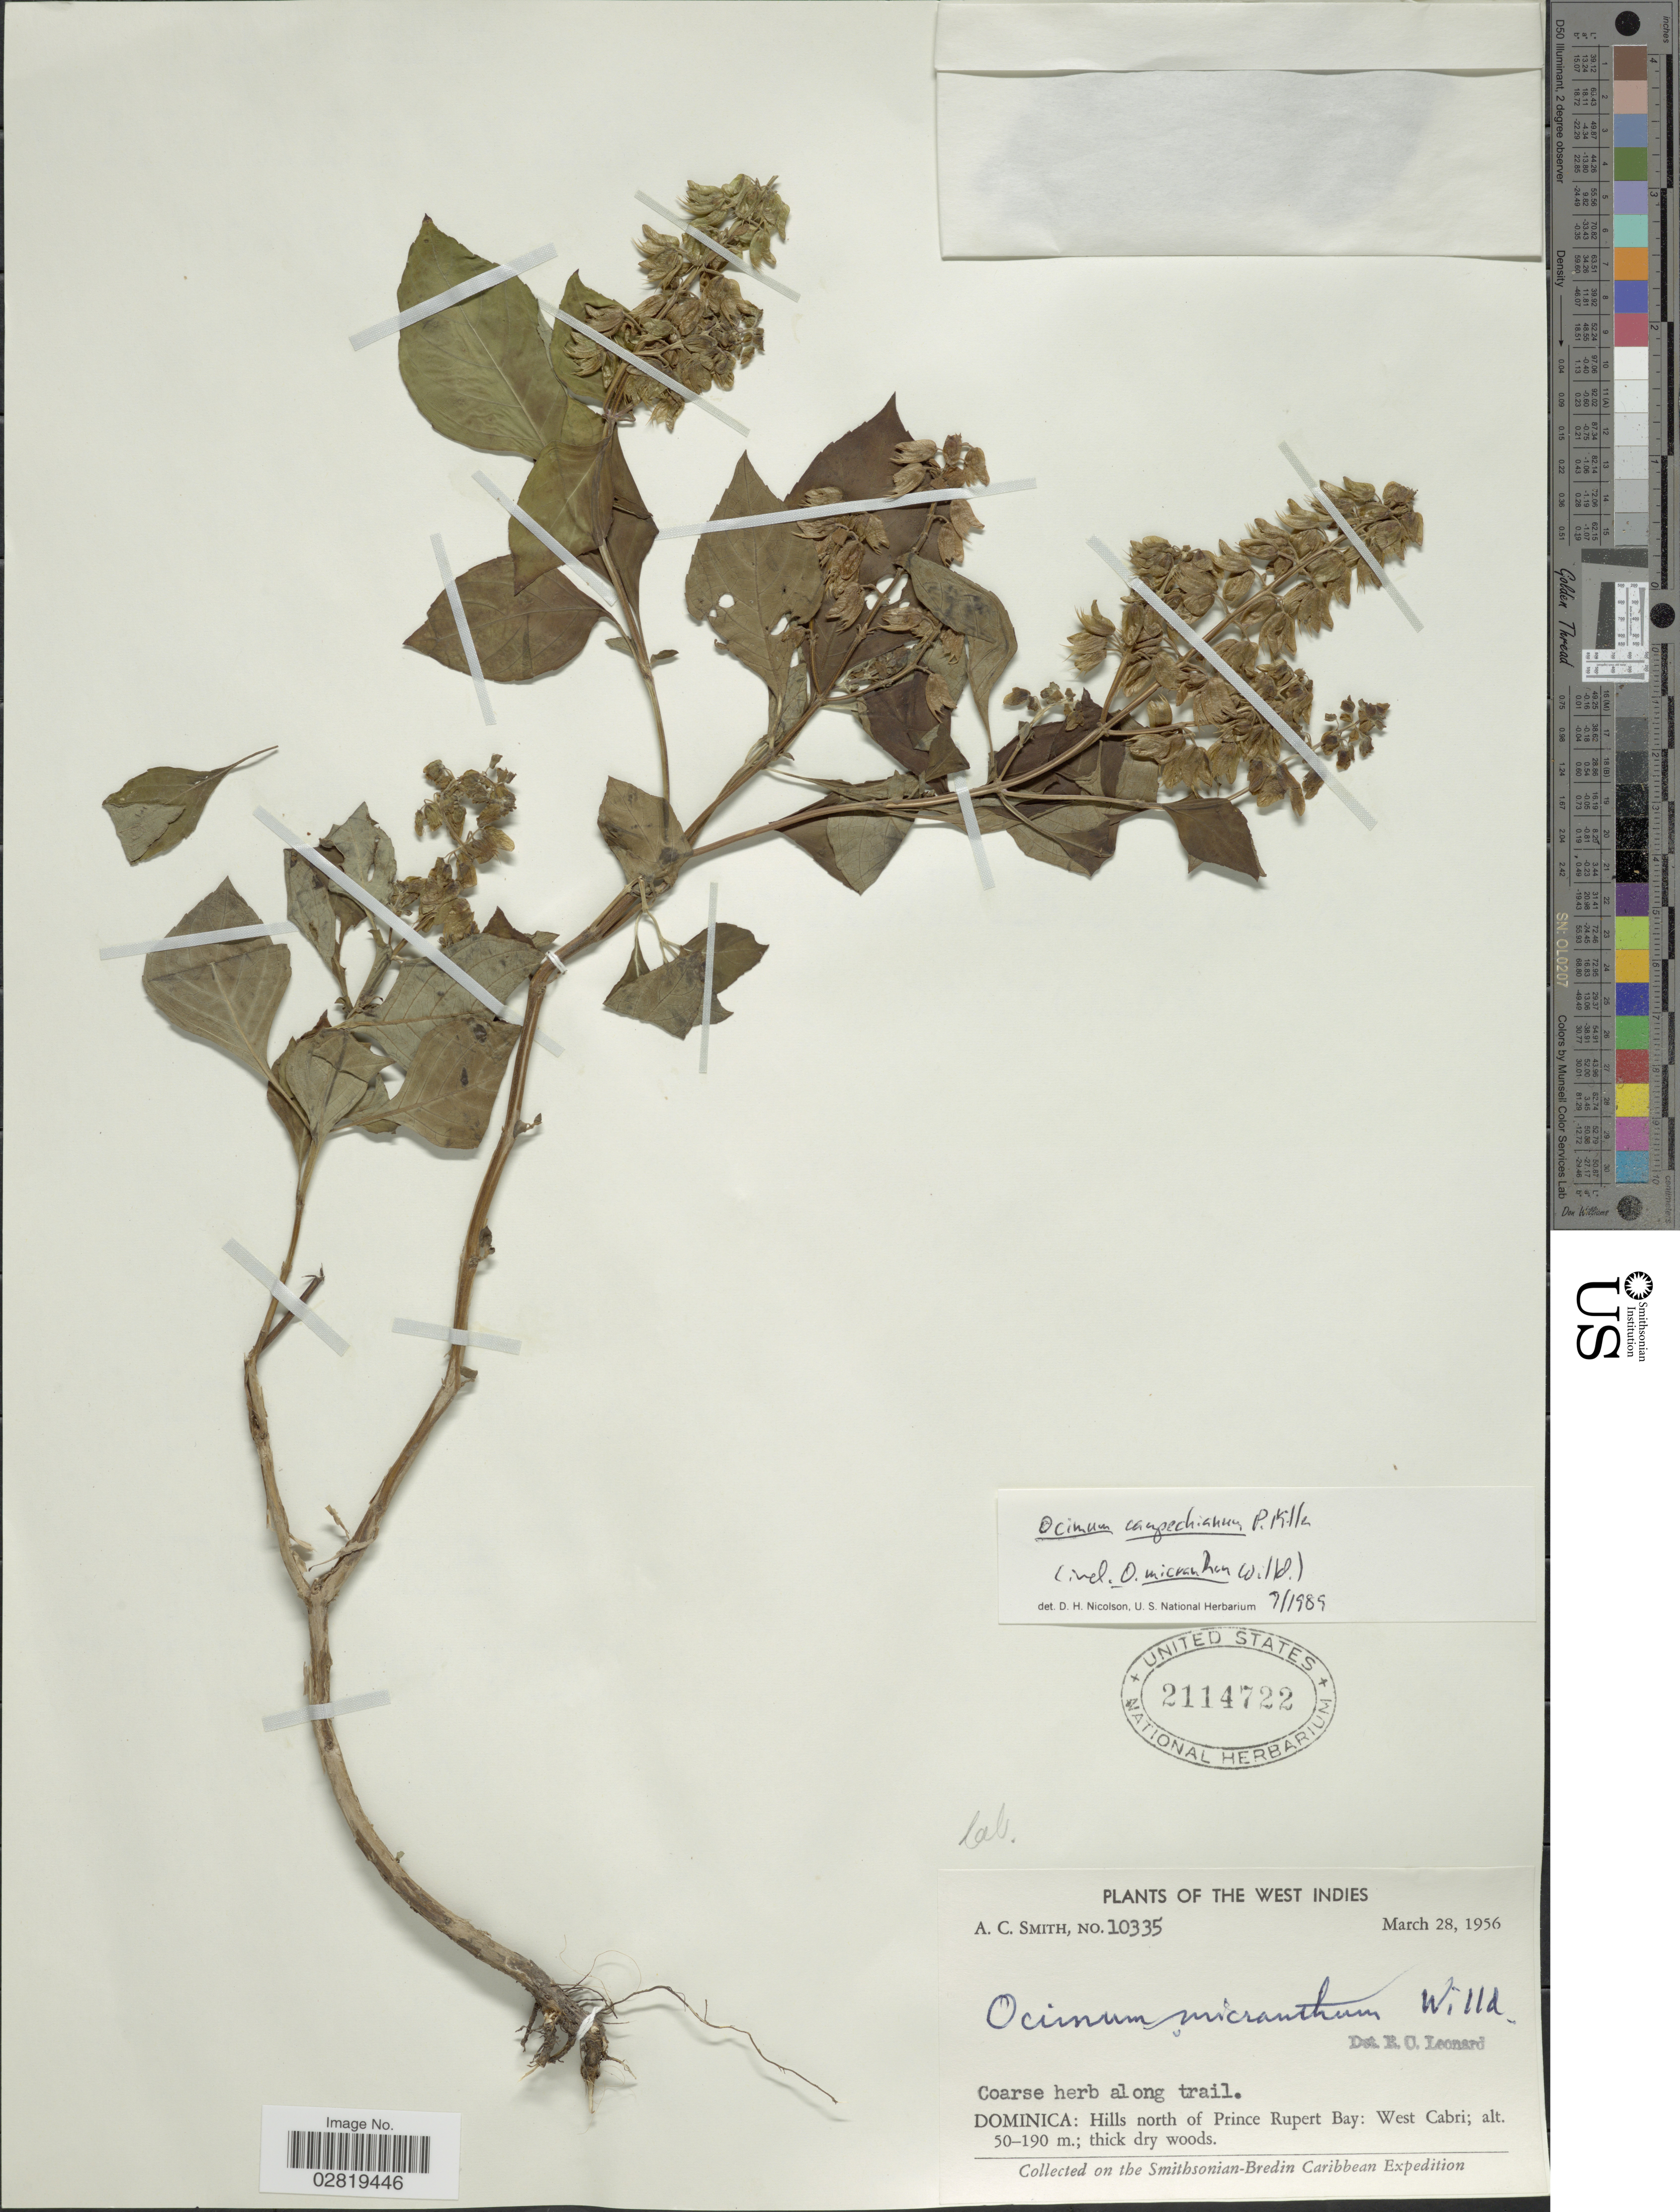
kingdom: Plantae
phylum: Tracheophyta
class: Magnoliopsida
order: Lamiales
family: Lamiaceae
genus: Ocimum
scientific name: Ocimum campechianum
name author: Mill.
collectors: A. C. Smith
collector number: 10335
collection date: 1956-03-28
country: Dominica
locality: The West Indies, Dominica: Hills north of Prince Rupert Bay: West Cabri.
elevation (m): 50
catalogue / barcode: US 2114722